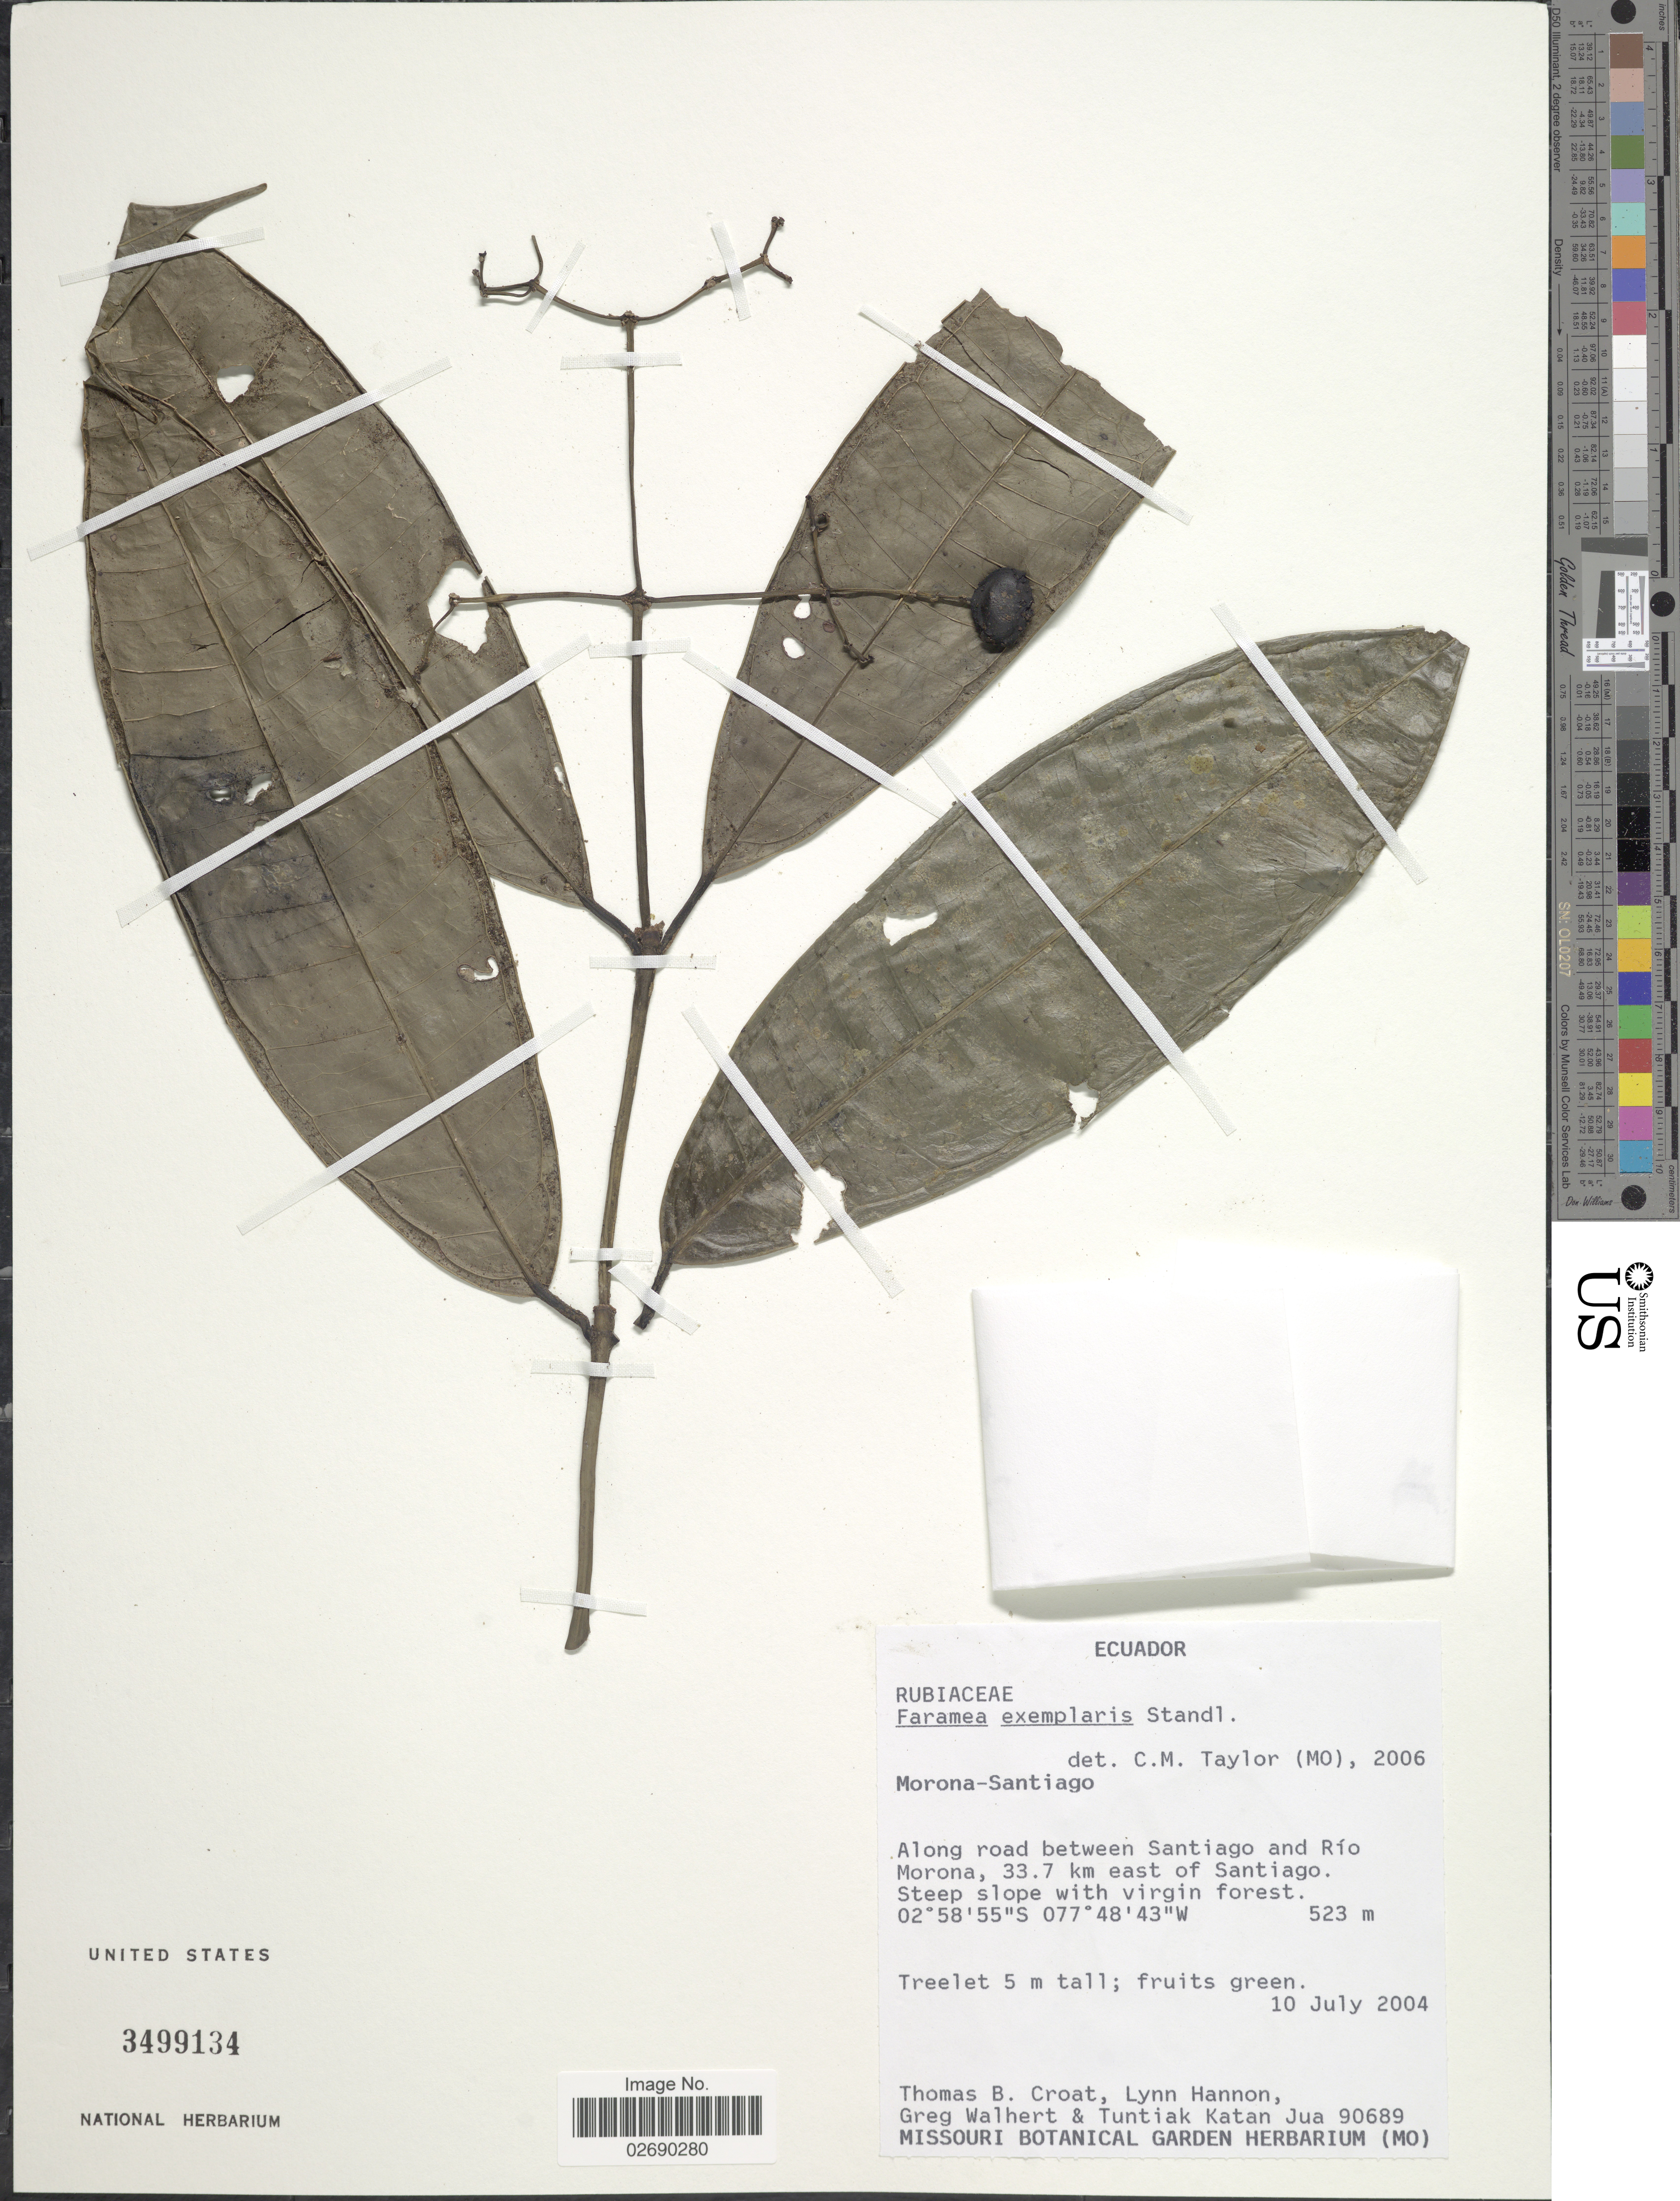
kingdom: Plantae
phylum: Tracheophyta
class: Magnoliopsida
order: Gentianales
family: Rubiaceae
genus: Faramea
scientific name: Faramea exemplaris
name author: Standl.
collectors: T. B. Croat, L. Hannon, G. Walhert & T. Katan Jua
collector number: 90689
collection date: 2004-07-10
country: Ecuador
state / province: Morona-Santiago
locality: Along road between Santiago and Río Morona, 33.7 km east of Santiago. Steep slope with virgin forest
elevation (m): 523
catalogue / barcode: US 3499134